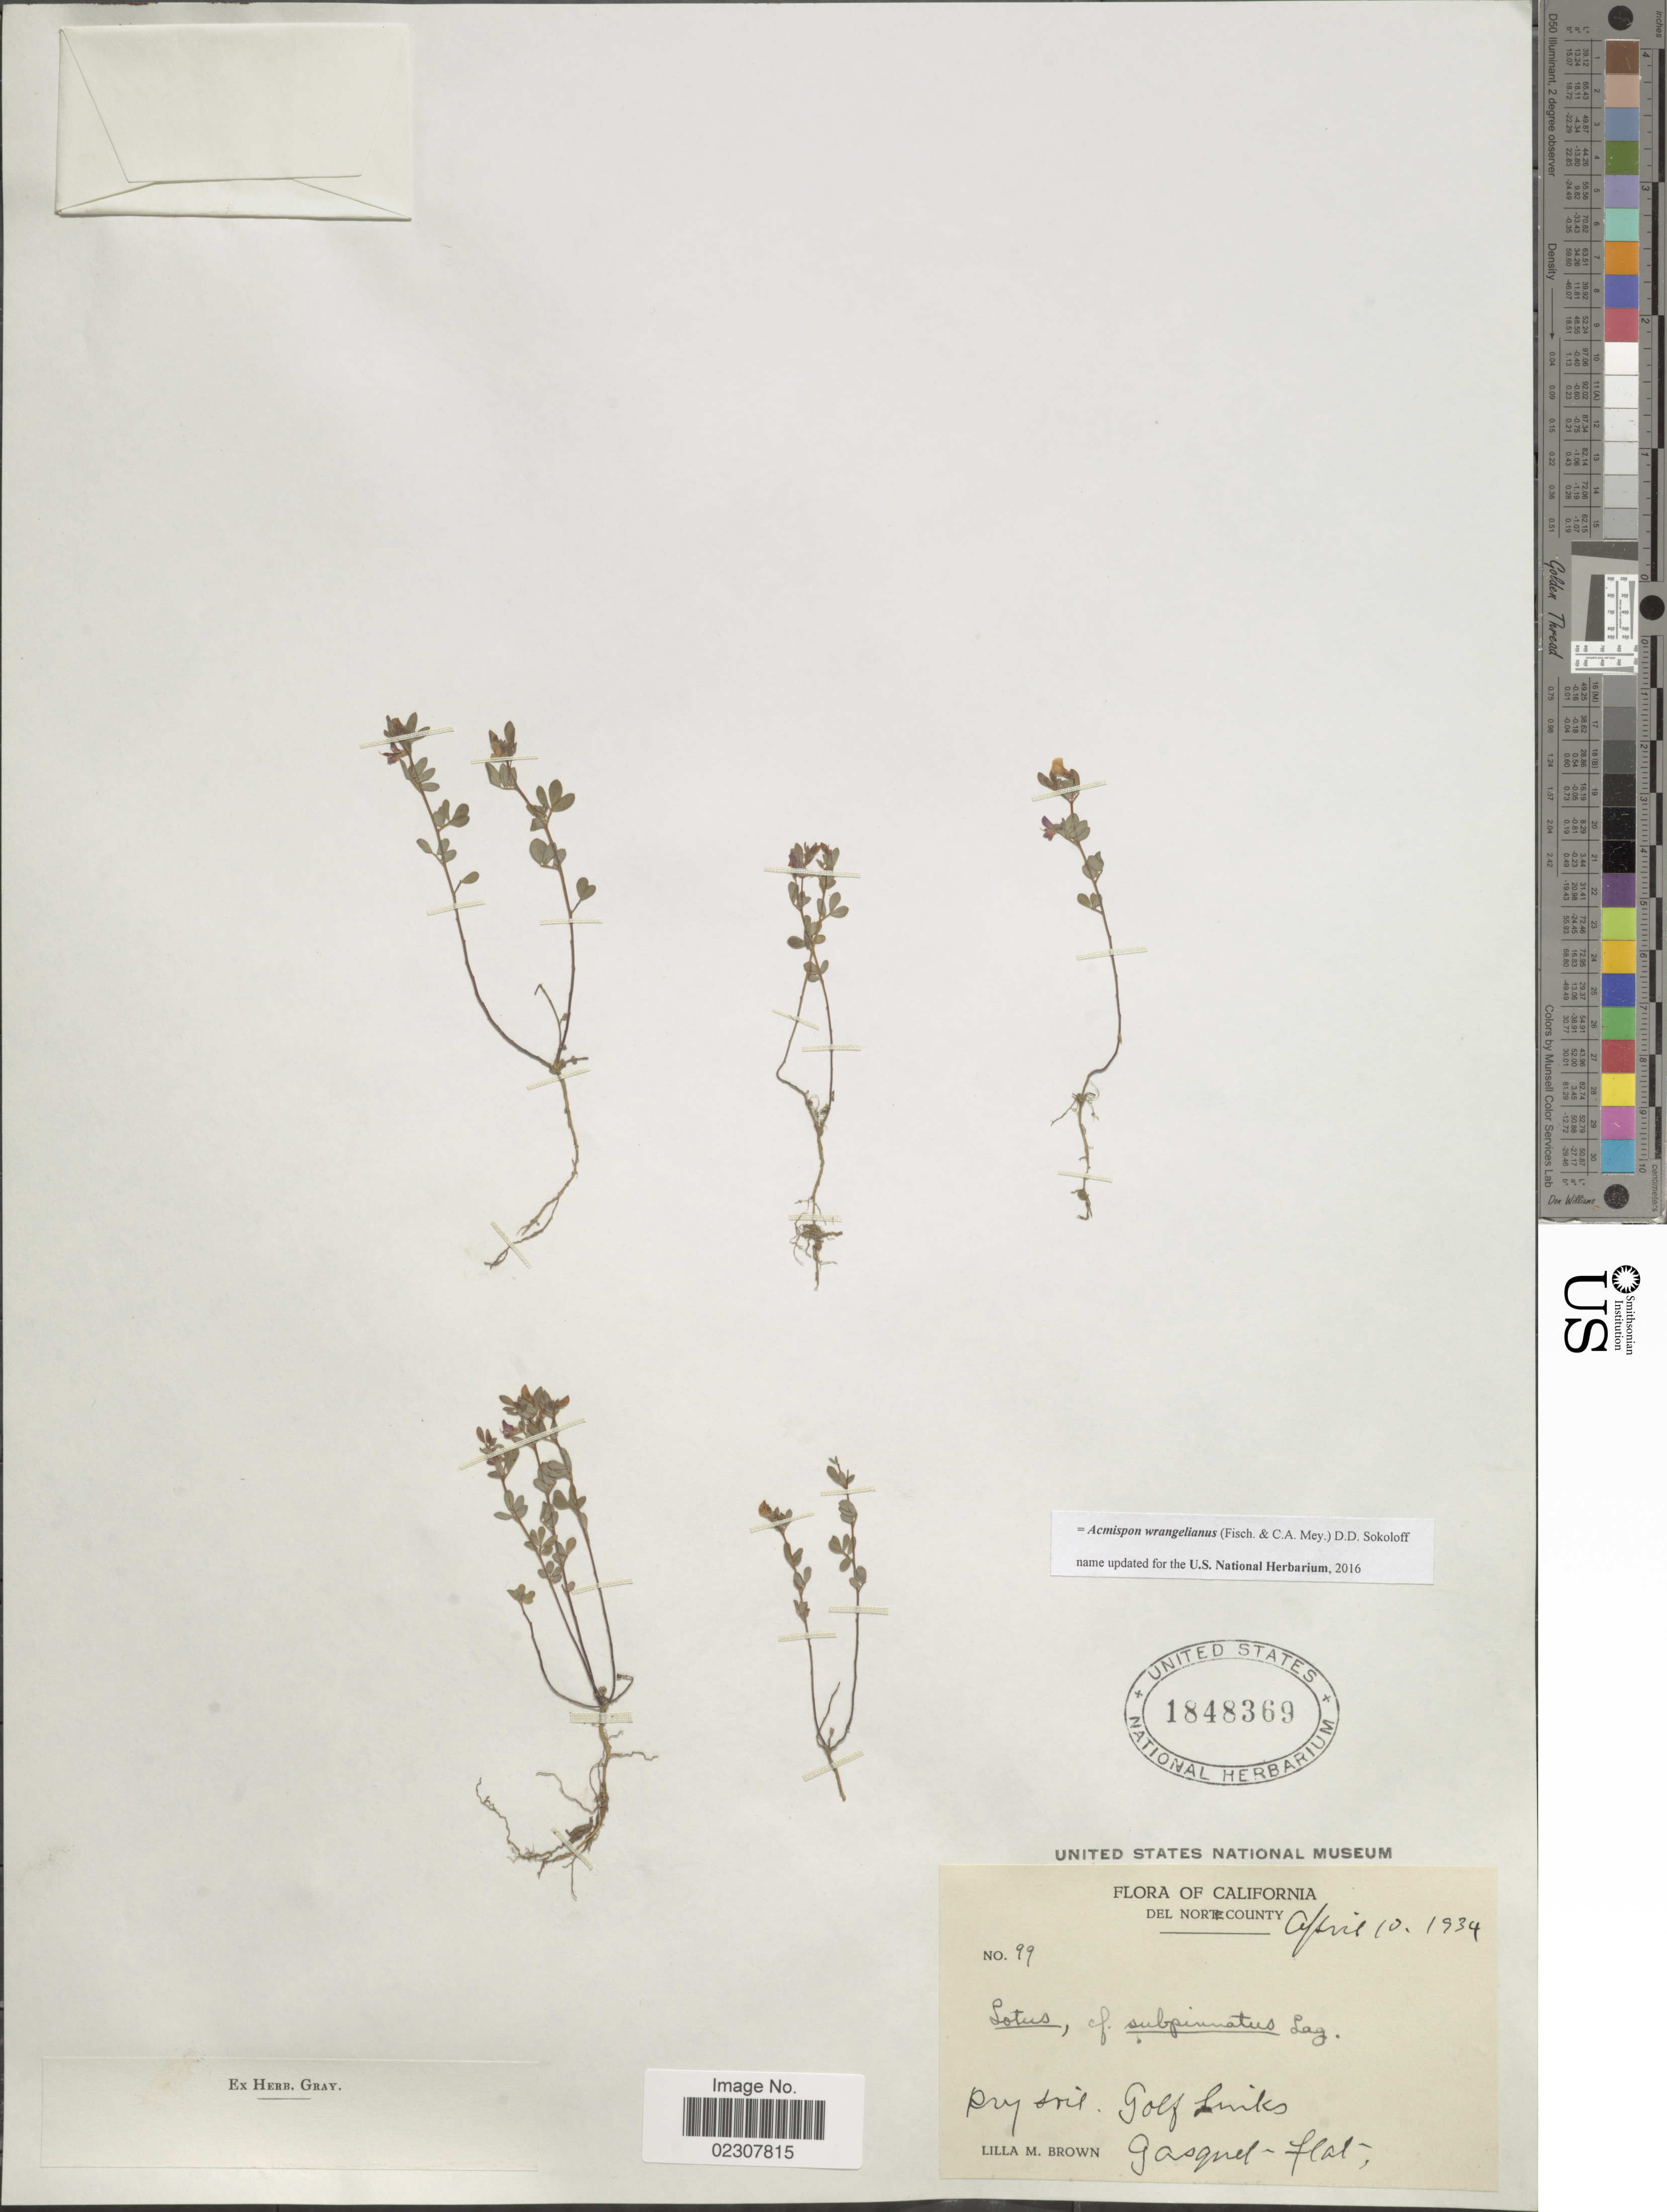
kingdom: Plantae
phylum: Tracheophyta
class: Magnoliopsida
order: Fabales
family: Fabaceae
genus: Acmispon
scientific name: Acmispon wrangelianus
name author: (Fisch. & C.A. Mey.) D.D. Sokoloff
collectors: L. M. Brown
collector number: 99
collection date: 1934-04-10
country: United States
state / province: California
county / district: Del Norte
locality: Del Norte County, Golf Links, Gasquet flat.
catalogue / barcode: US 1848369